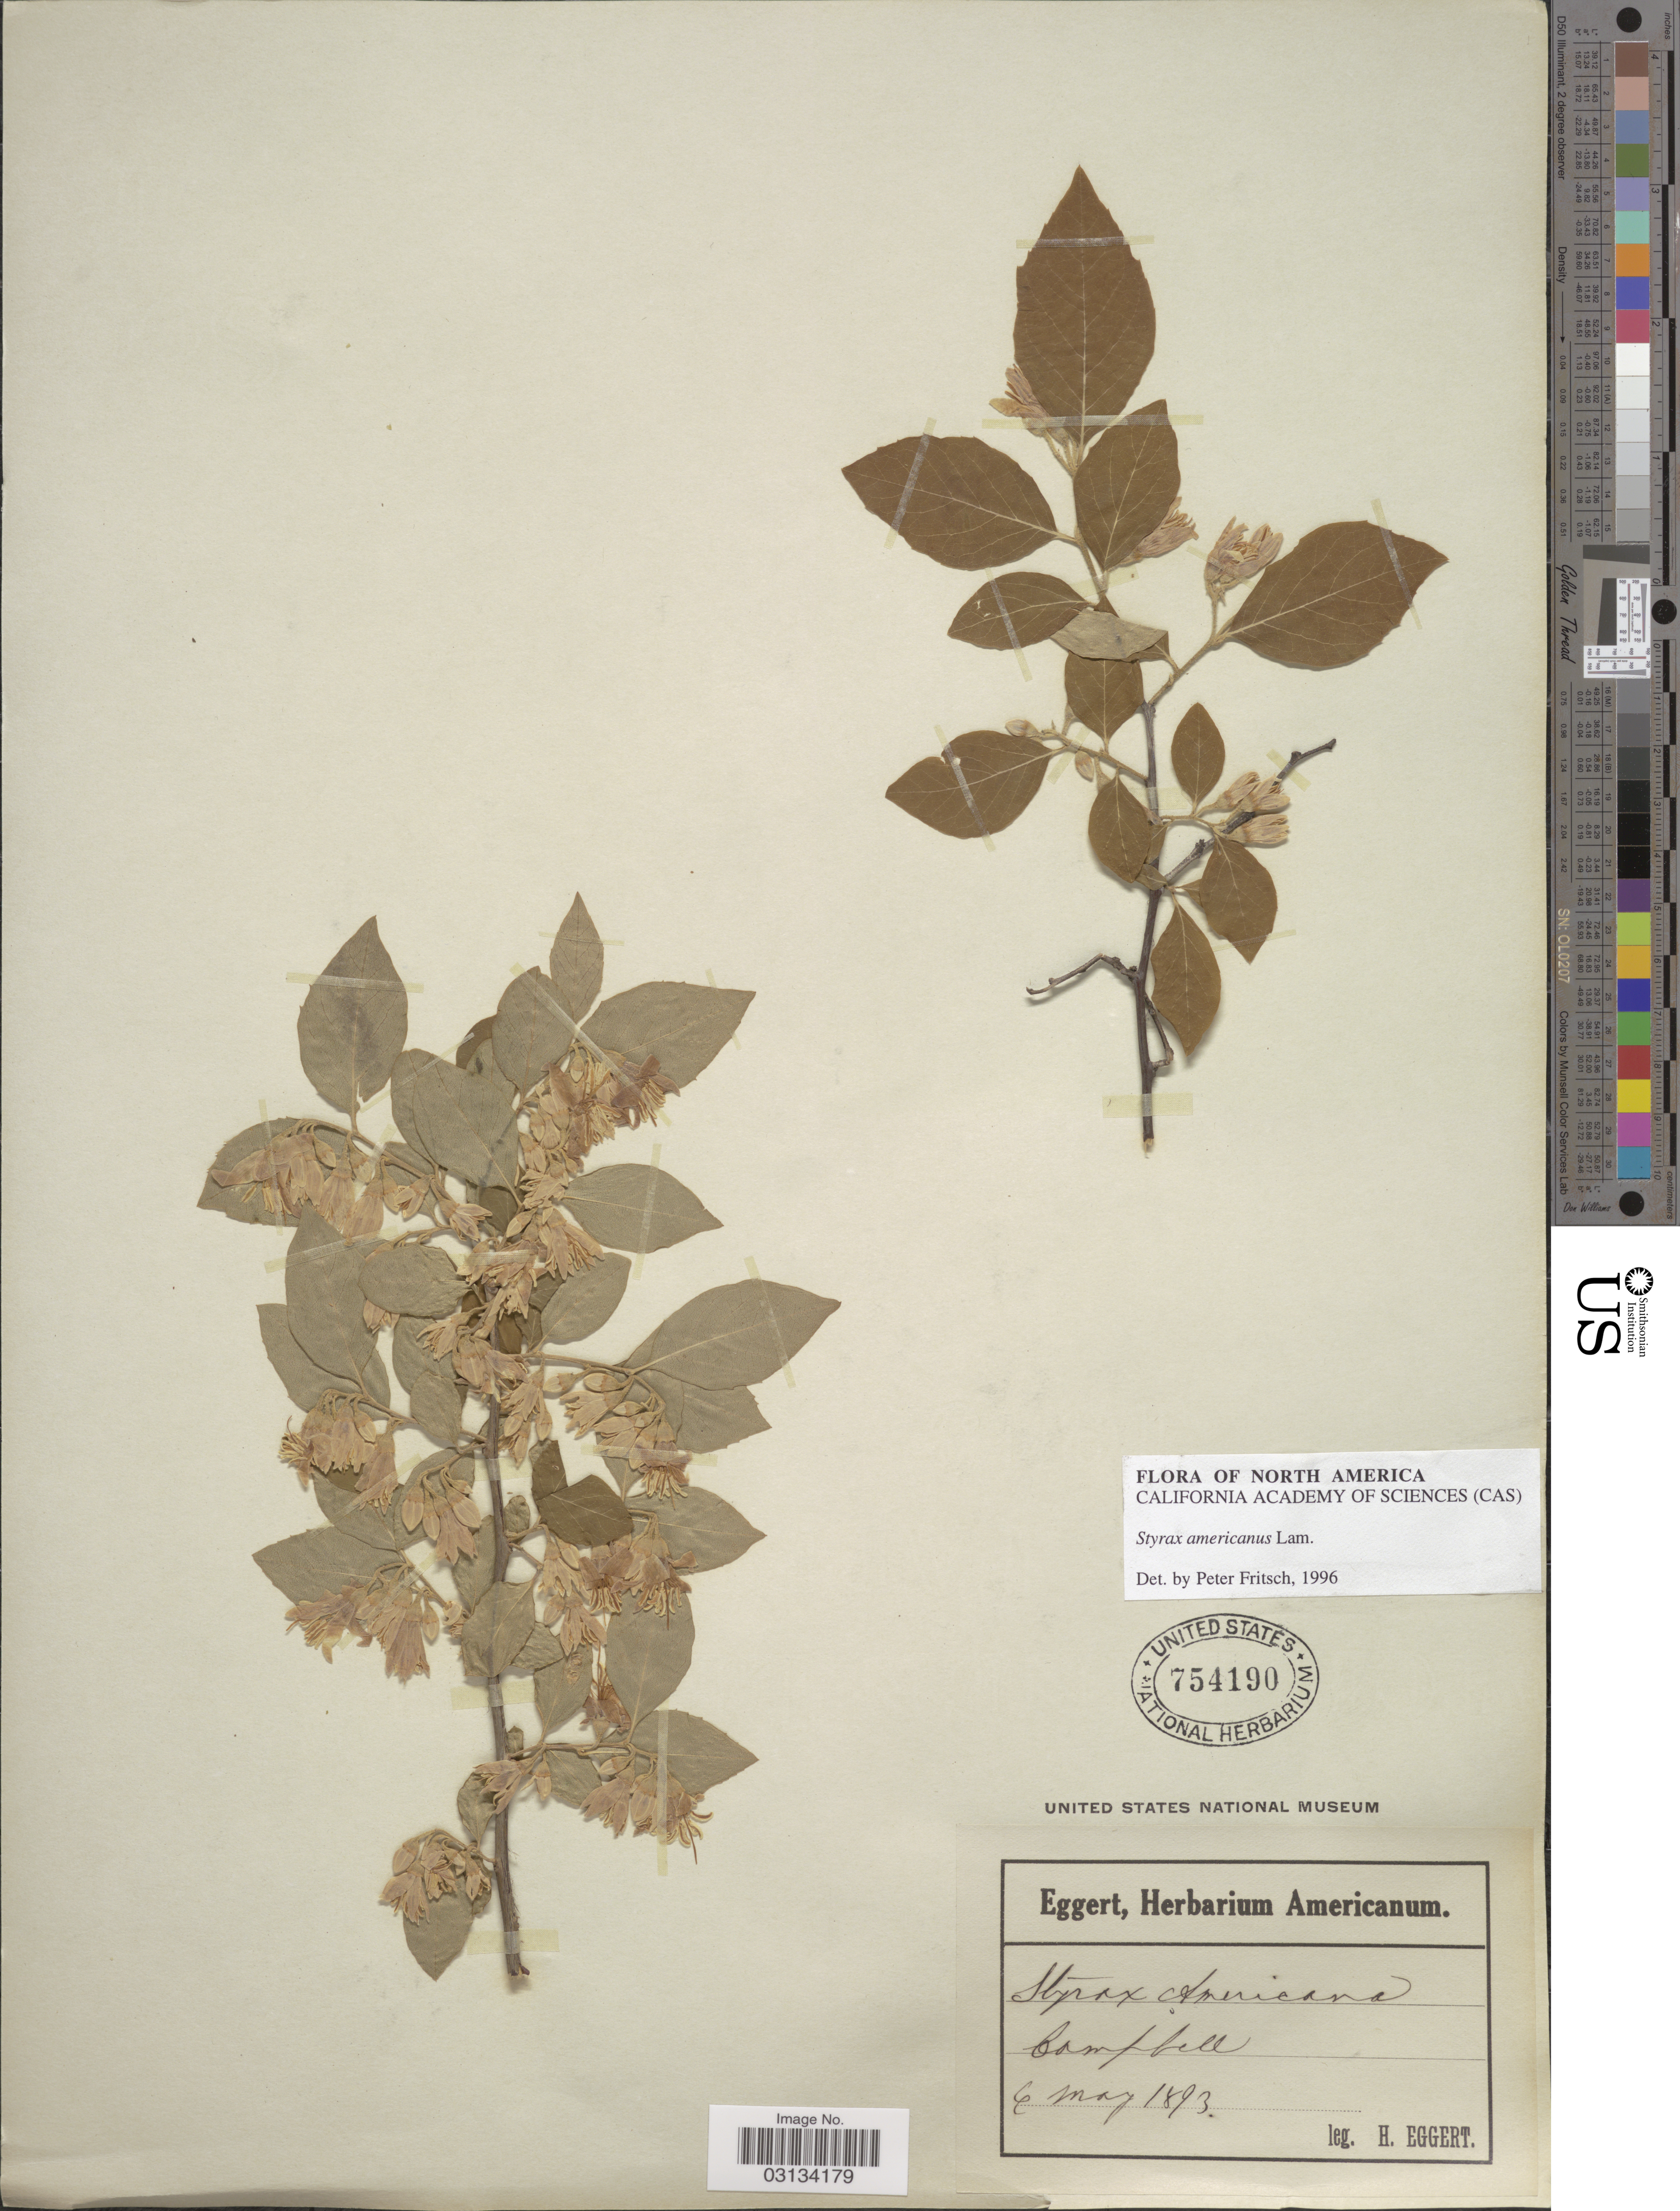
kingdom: Plantae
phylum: Tracheophyta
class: Magnoliopsida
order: Ericales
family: Styracaceae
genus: Styrax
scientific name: Styrax americanus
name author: Lam.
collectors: H. Eggert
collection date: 1893-05-06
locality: Campbell.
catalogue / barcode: US 754190